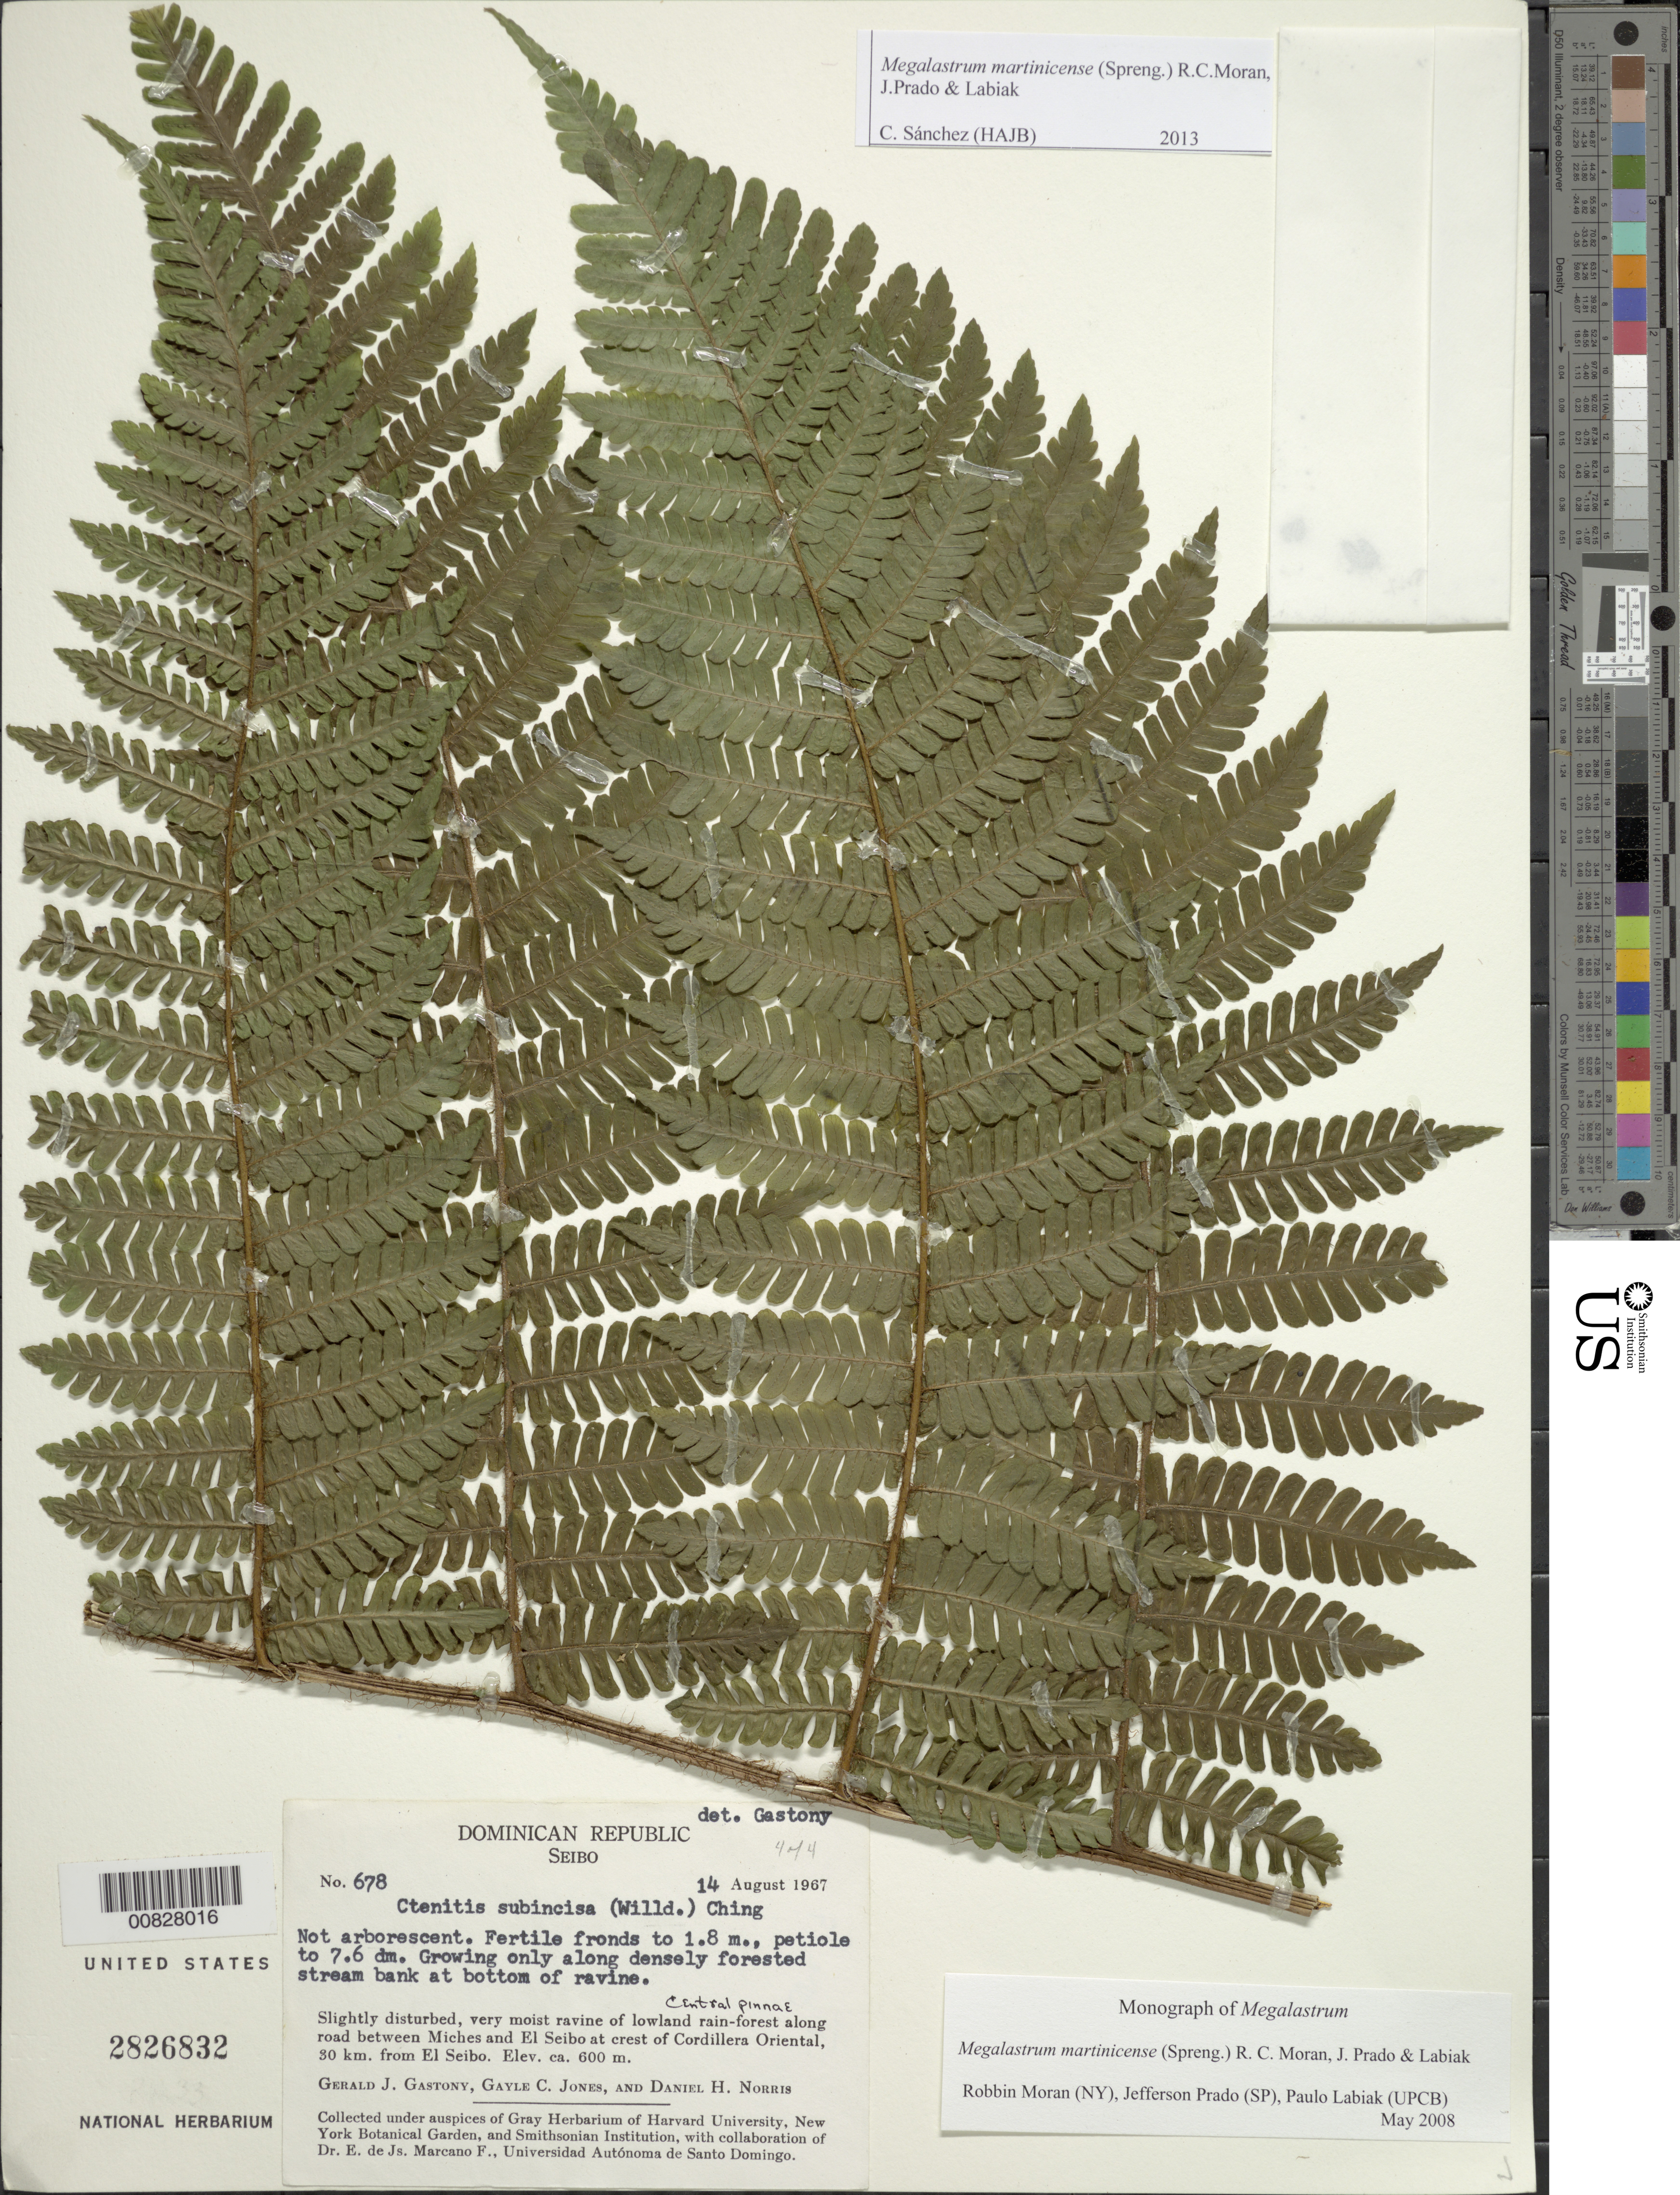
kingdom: Plantae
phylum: Tracheophyta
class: Polypodiopsida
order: Polypodiales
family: Dryopteridaceae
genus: Megalastrum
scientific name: Megalastrum martinicense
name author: (Spreng.) R.C. Moran et al.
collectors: G. Gastony, G. C. Jones & D. H. Norris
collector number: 678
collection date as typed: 14 Aug 1967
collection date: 1967-08-14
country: Dominican Republic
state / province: El Seibo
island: Hispaniola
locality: Miches to El Seibo road, Cordillera Oriental, 30 km from El Seibo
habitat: Slightly disturbed, very moist ravine, lowland rainforest; growing only along dense forested stream bank at bottom of ravine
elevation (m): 600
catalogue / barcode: US 2826832